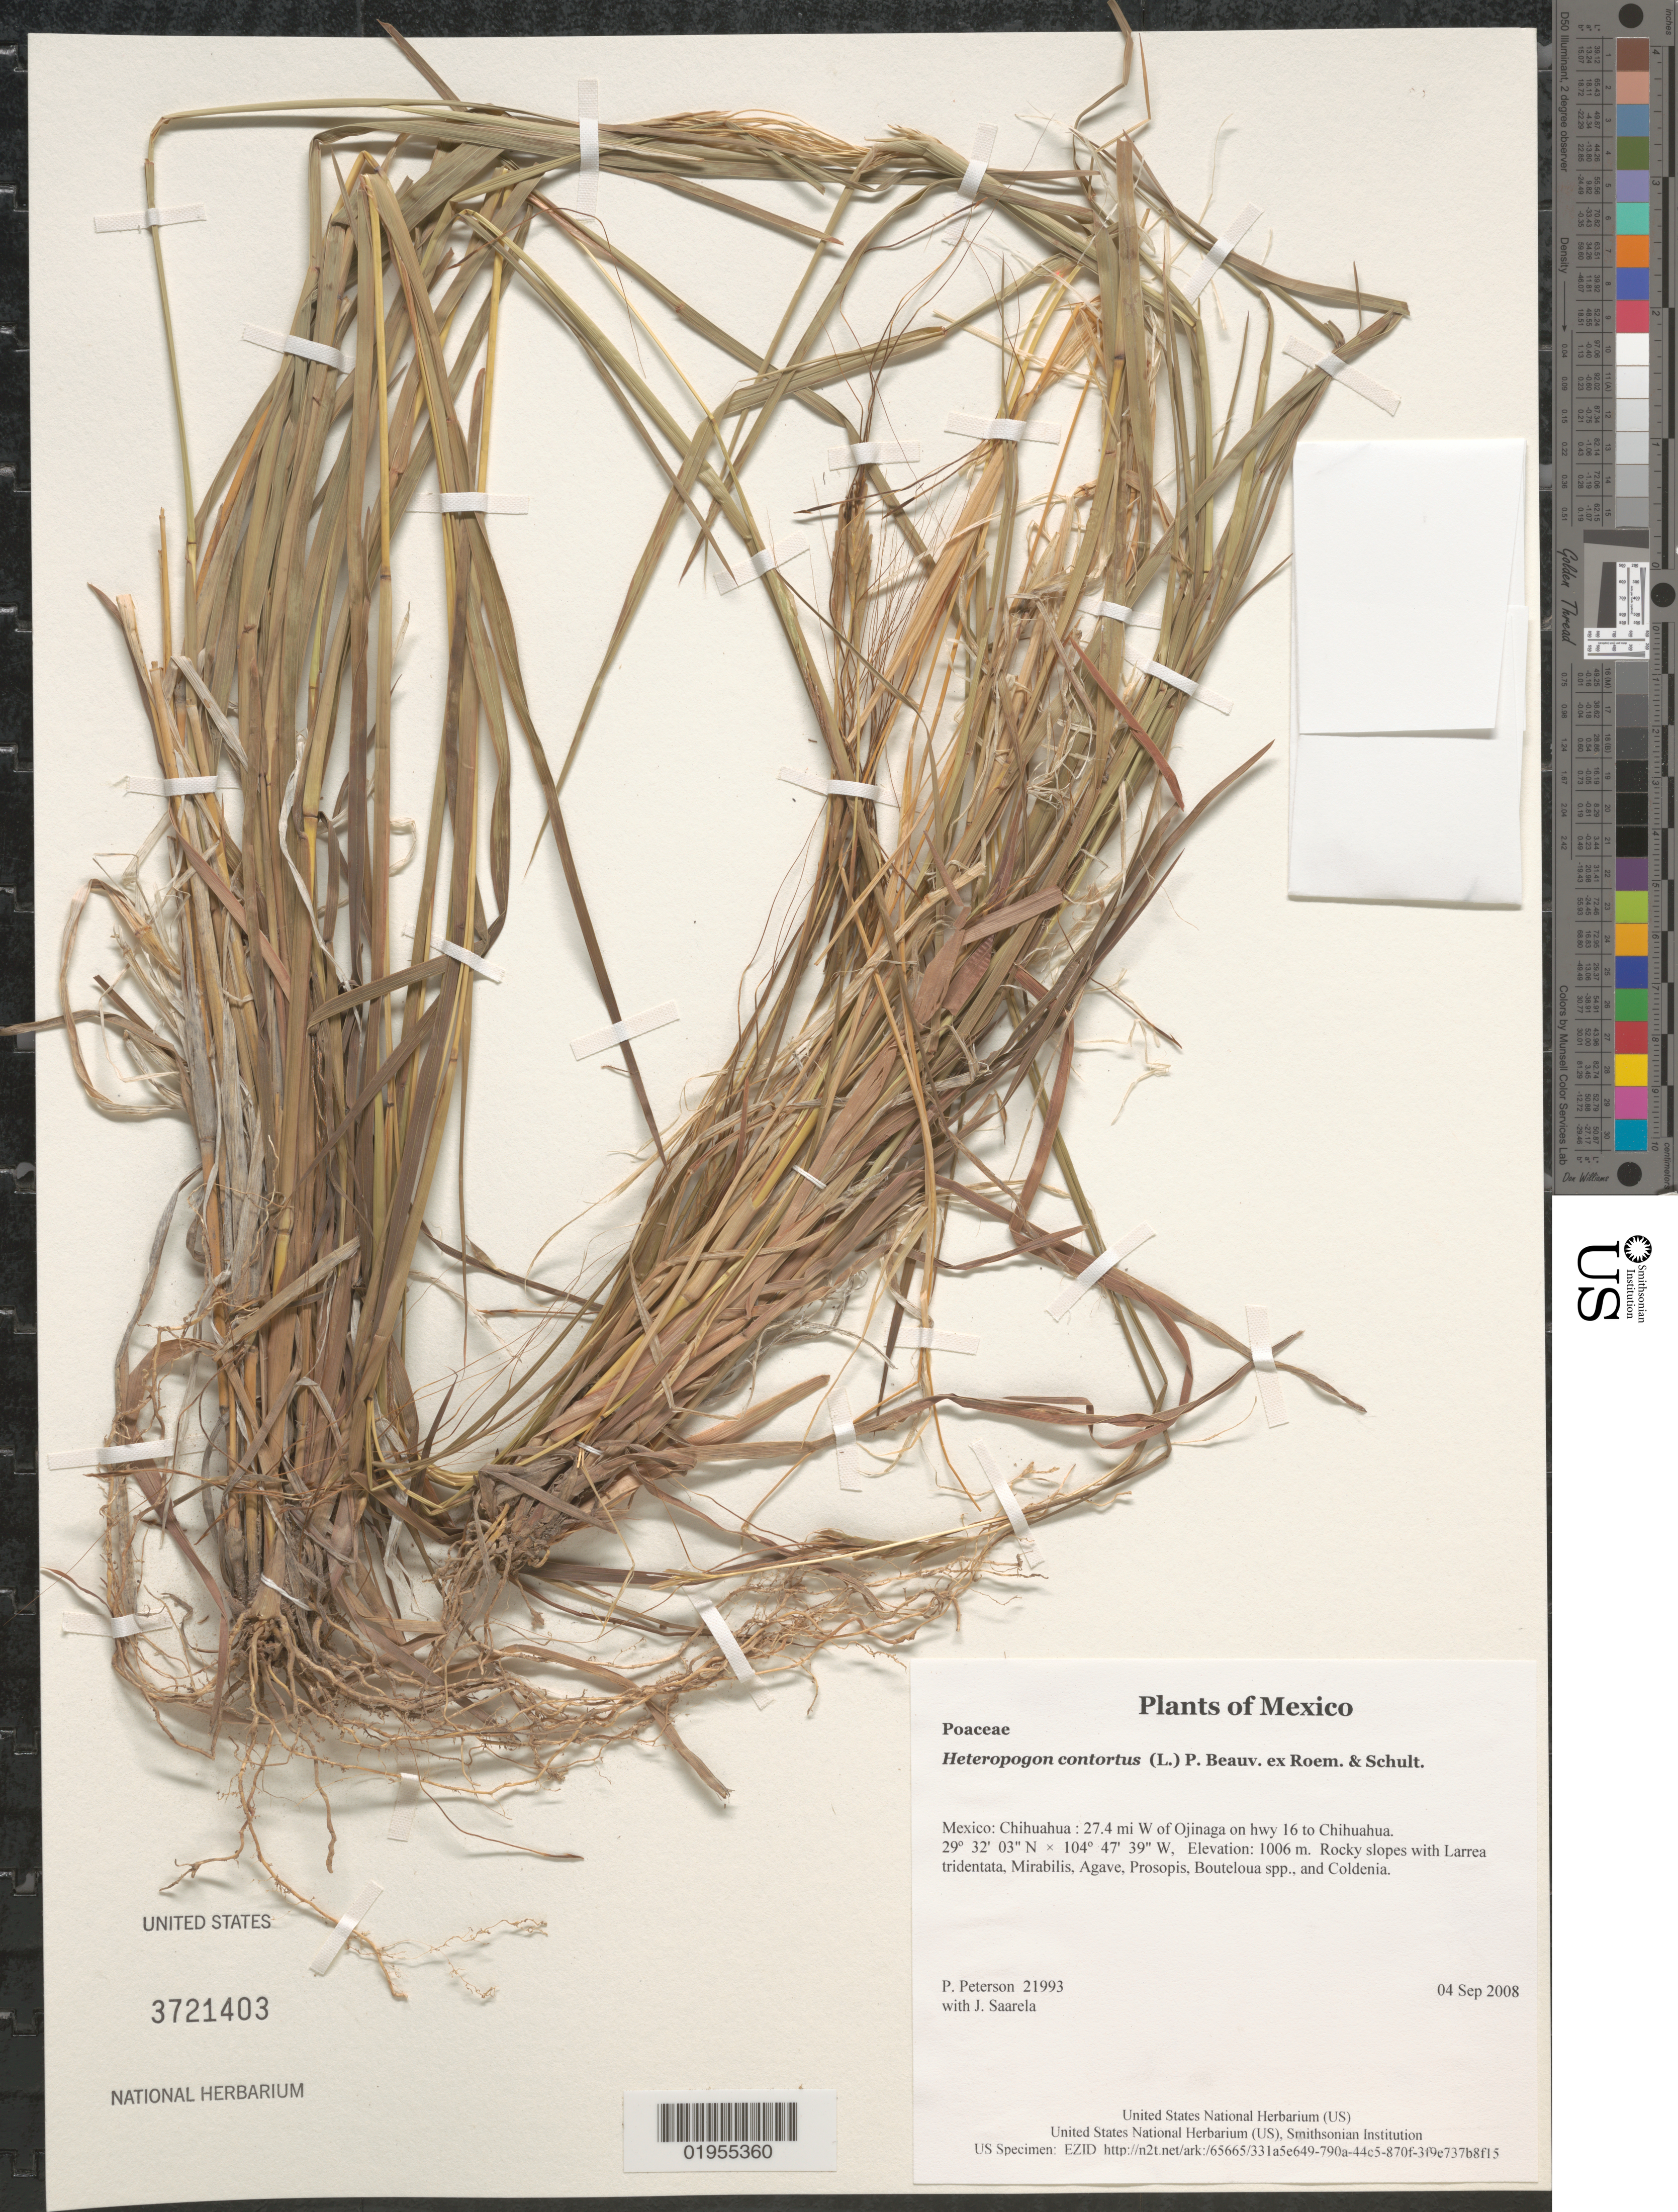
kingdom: Plantae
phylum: Tracheophyta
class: Liliopsida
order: Poales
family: Poaceae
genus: Heteropogon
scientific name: Heteropogon contortus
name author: (L.) P. Beauv. ex Roem. & Schult.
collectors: P. M. Peterson & J. Saarela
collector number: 21993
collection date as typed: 04 Sep 2008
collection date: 2008-09-04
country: Mexico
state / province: Chihuahua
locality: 27.4 mi W of Ojinaga on hwy 16 to Chihuahua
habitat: Rocky slopes with Larrea tridentata, Mirabilis, Agave, Prosopis, Bouteloua spp., and Coldenia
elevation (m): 1006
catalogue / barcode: US 3721403